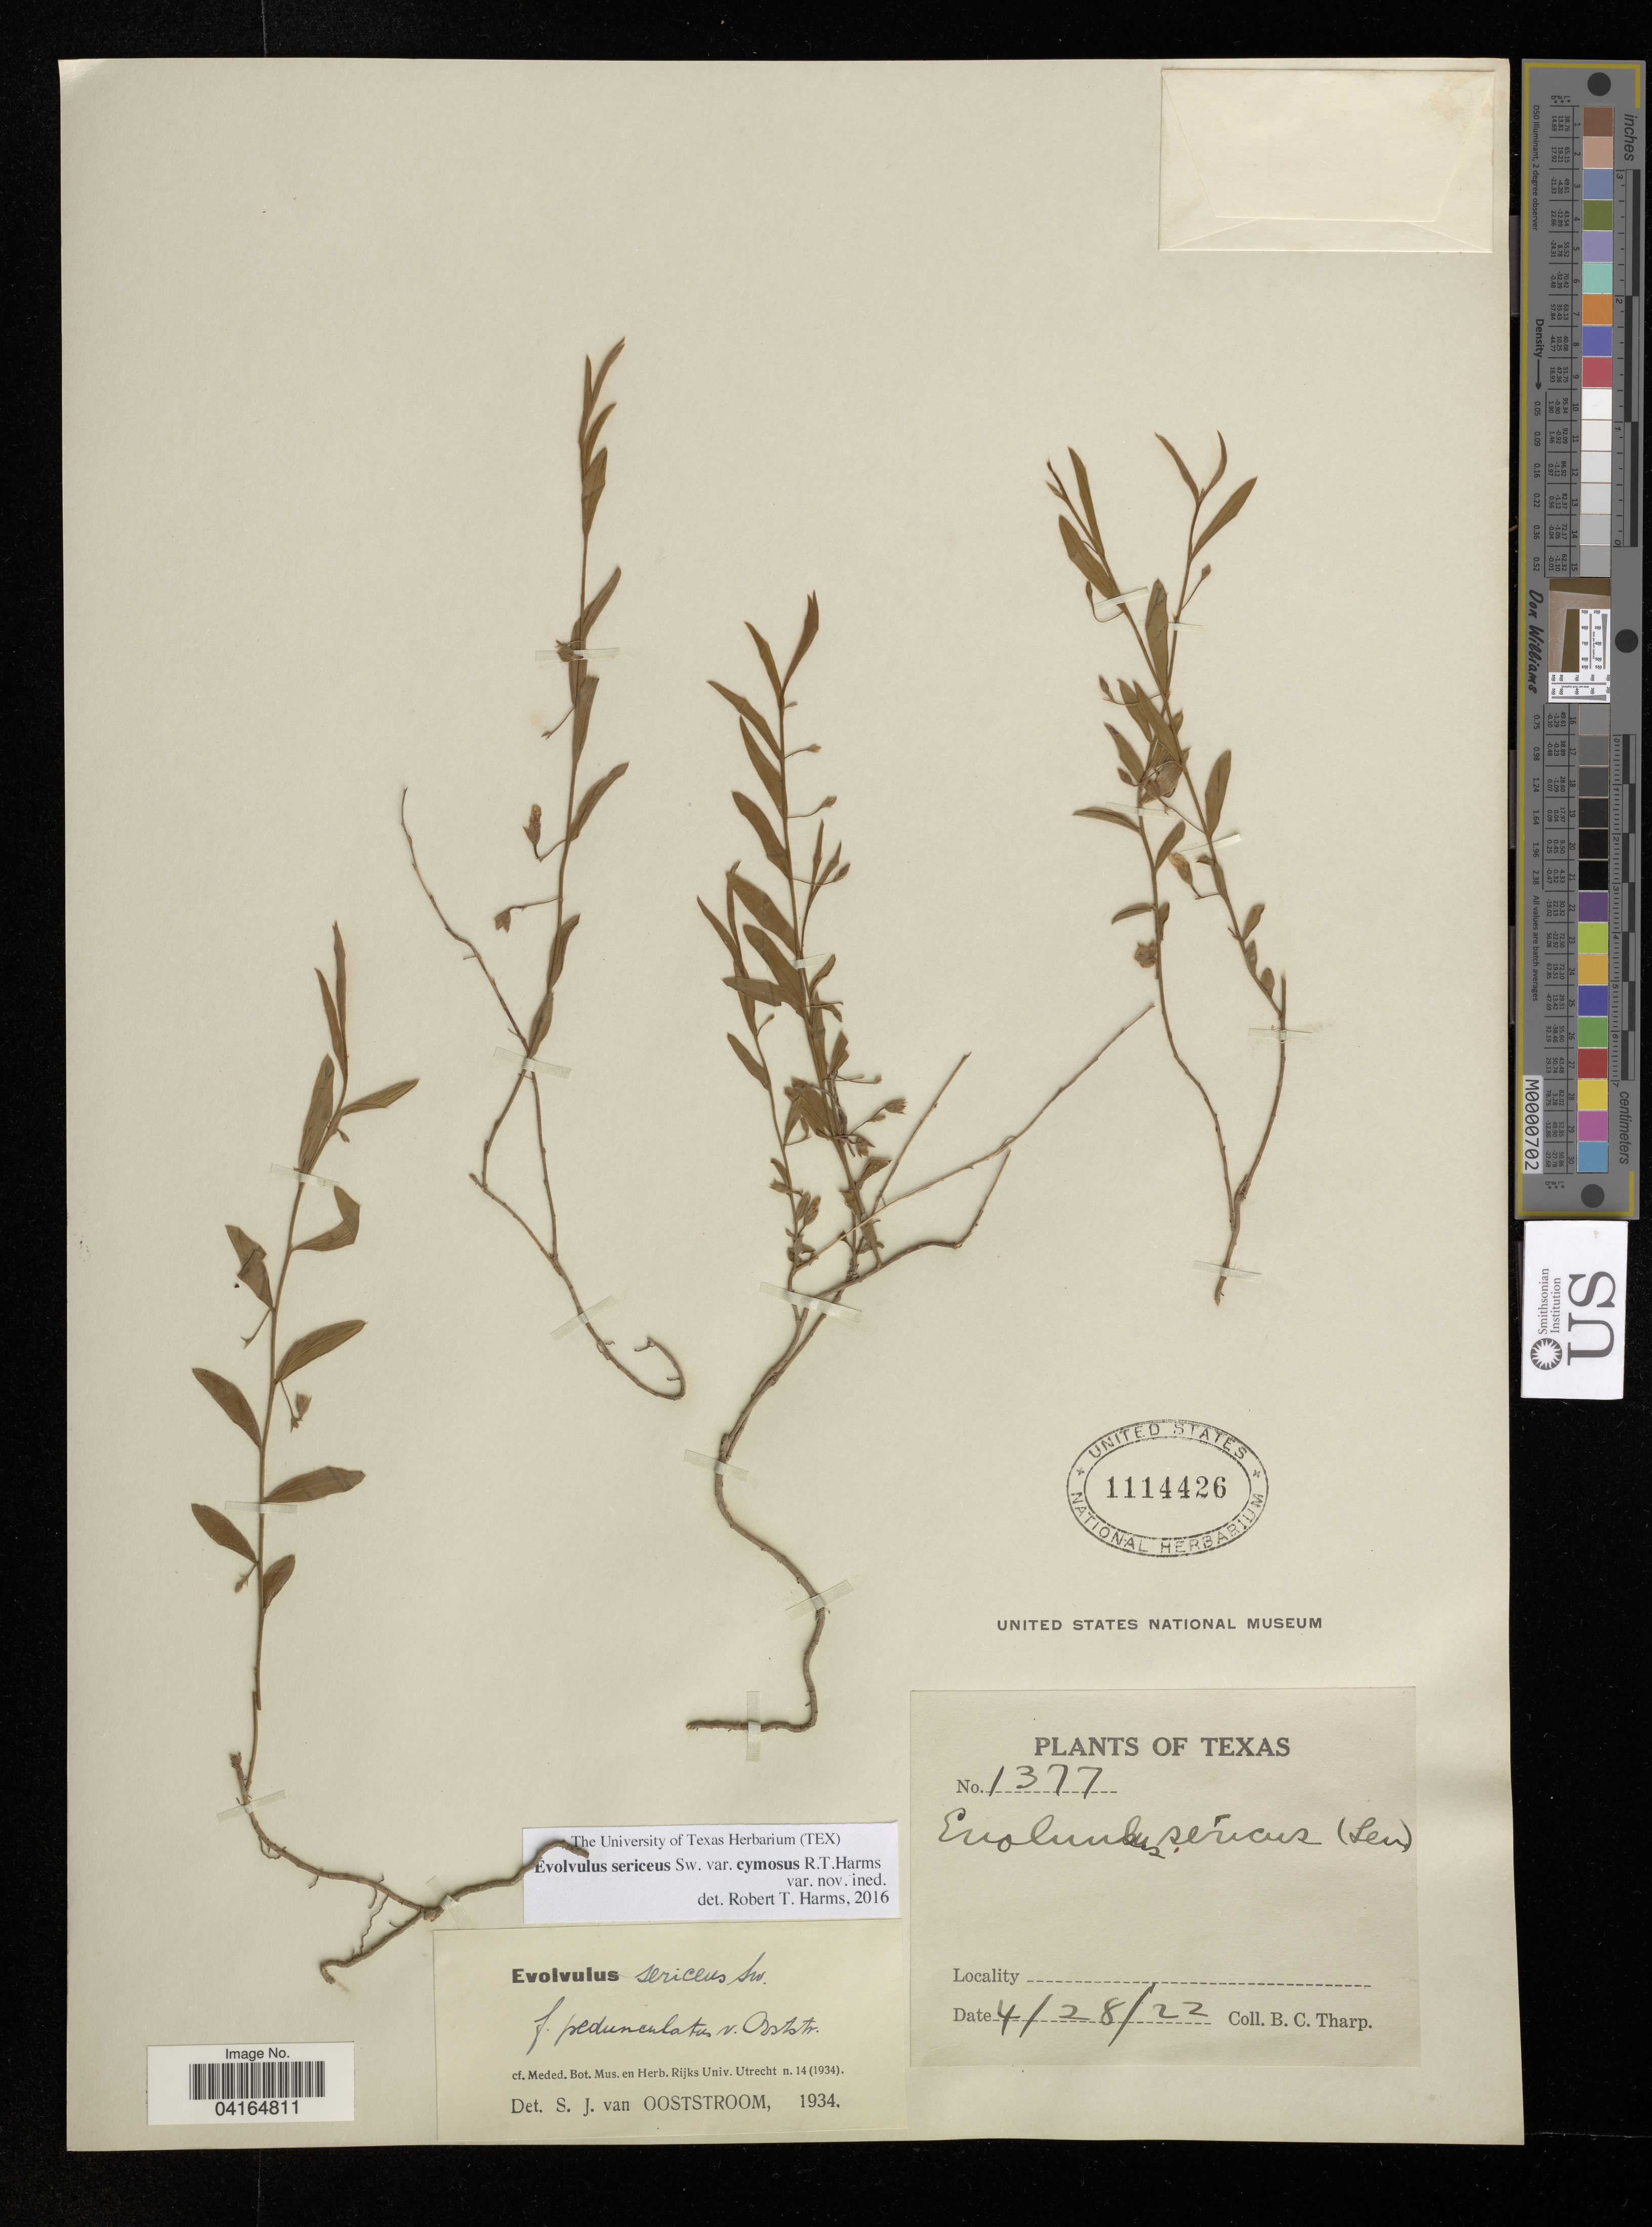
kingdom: Plantae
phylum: Tracheophyta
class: Magnoliopsida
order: Solanales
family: Convolvulaceae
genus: Evolvulus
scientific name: Evolvulus sericeus var. cymosus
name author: R.T. Harms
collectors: B. Tharp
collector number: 1377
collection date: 1922-04-28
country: United States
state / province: Texas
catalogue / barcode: US 1114426